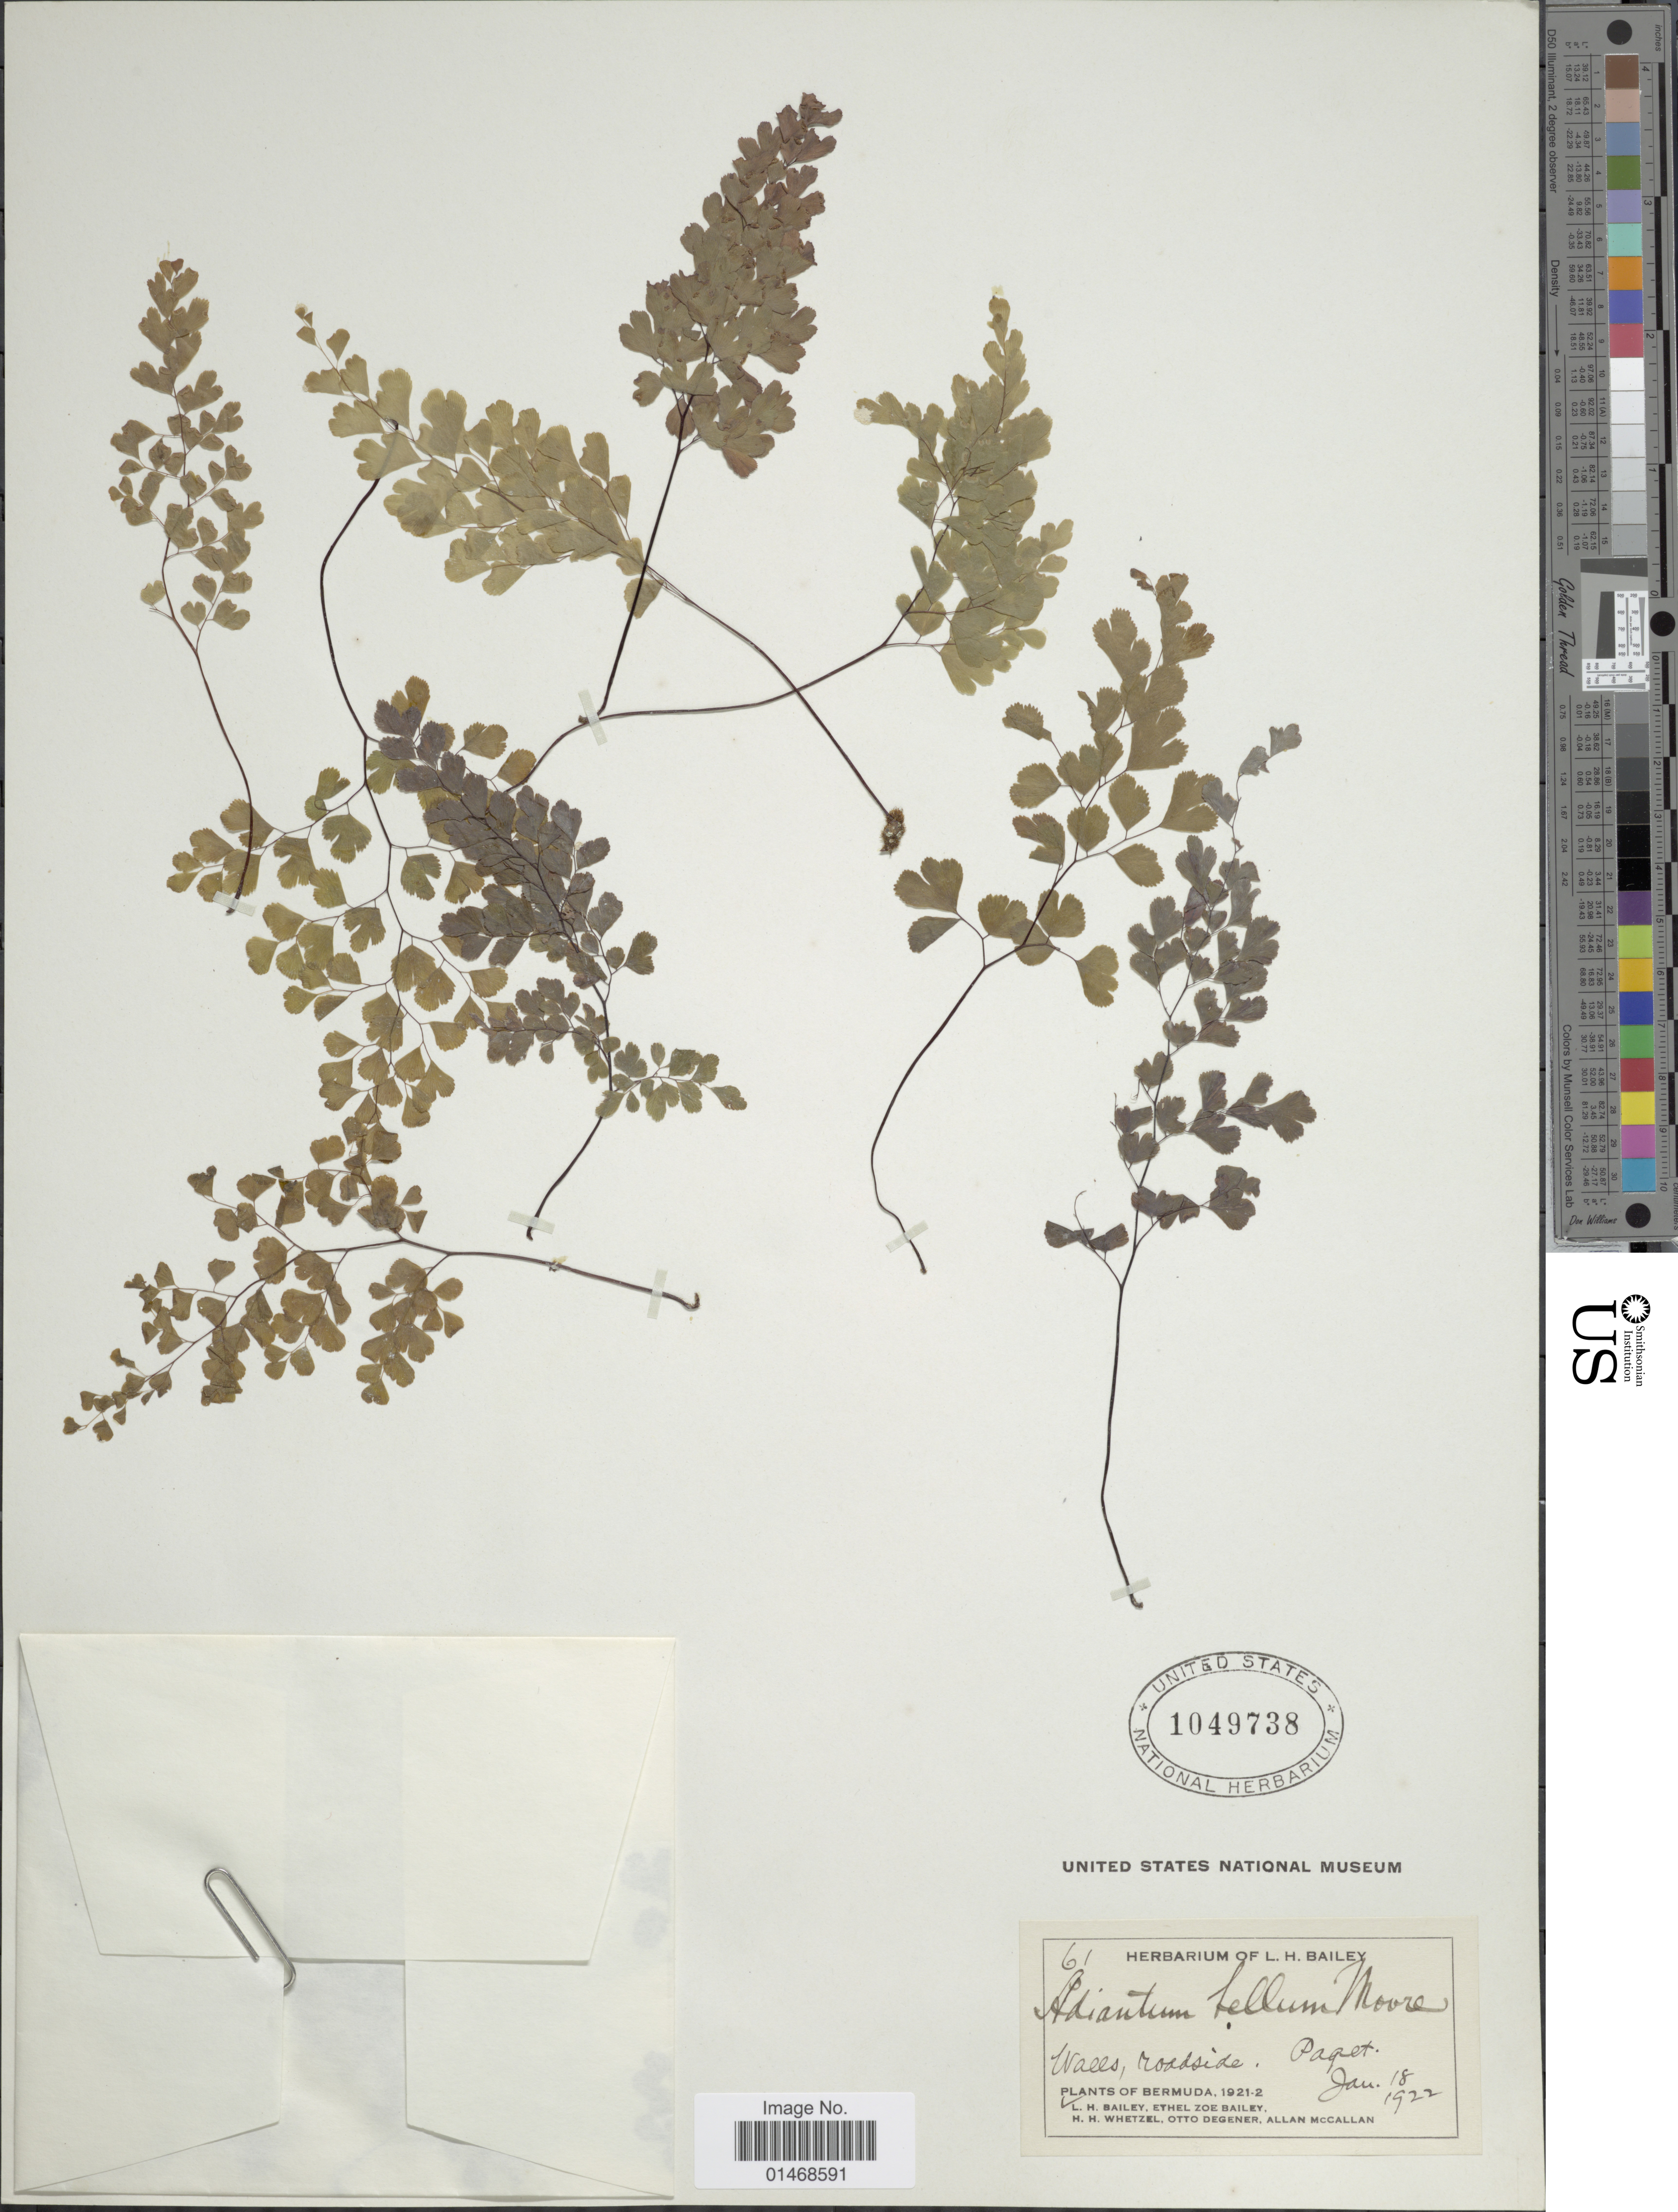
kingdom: Plantae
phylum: Tracheophyta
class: Polypodiopsida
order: Polypodiales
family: Pteridaceae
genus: Adiantum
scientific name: Adiantum bellum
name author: T. Moore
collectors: L. H. Bailey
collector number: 61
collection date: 1922-01-18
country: Bermuda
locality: Walls, roadside, Paget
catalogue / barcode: US 1049738